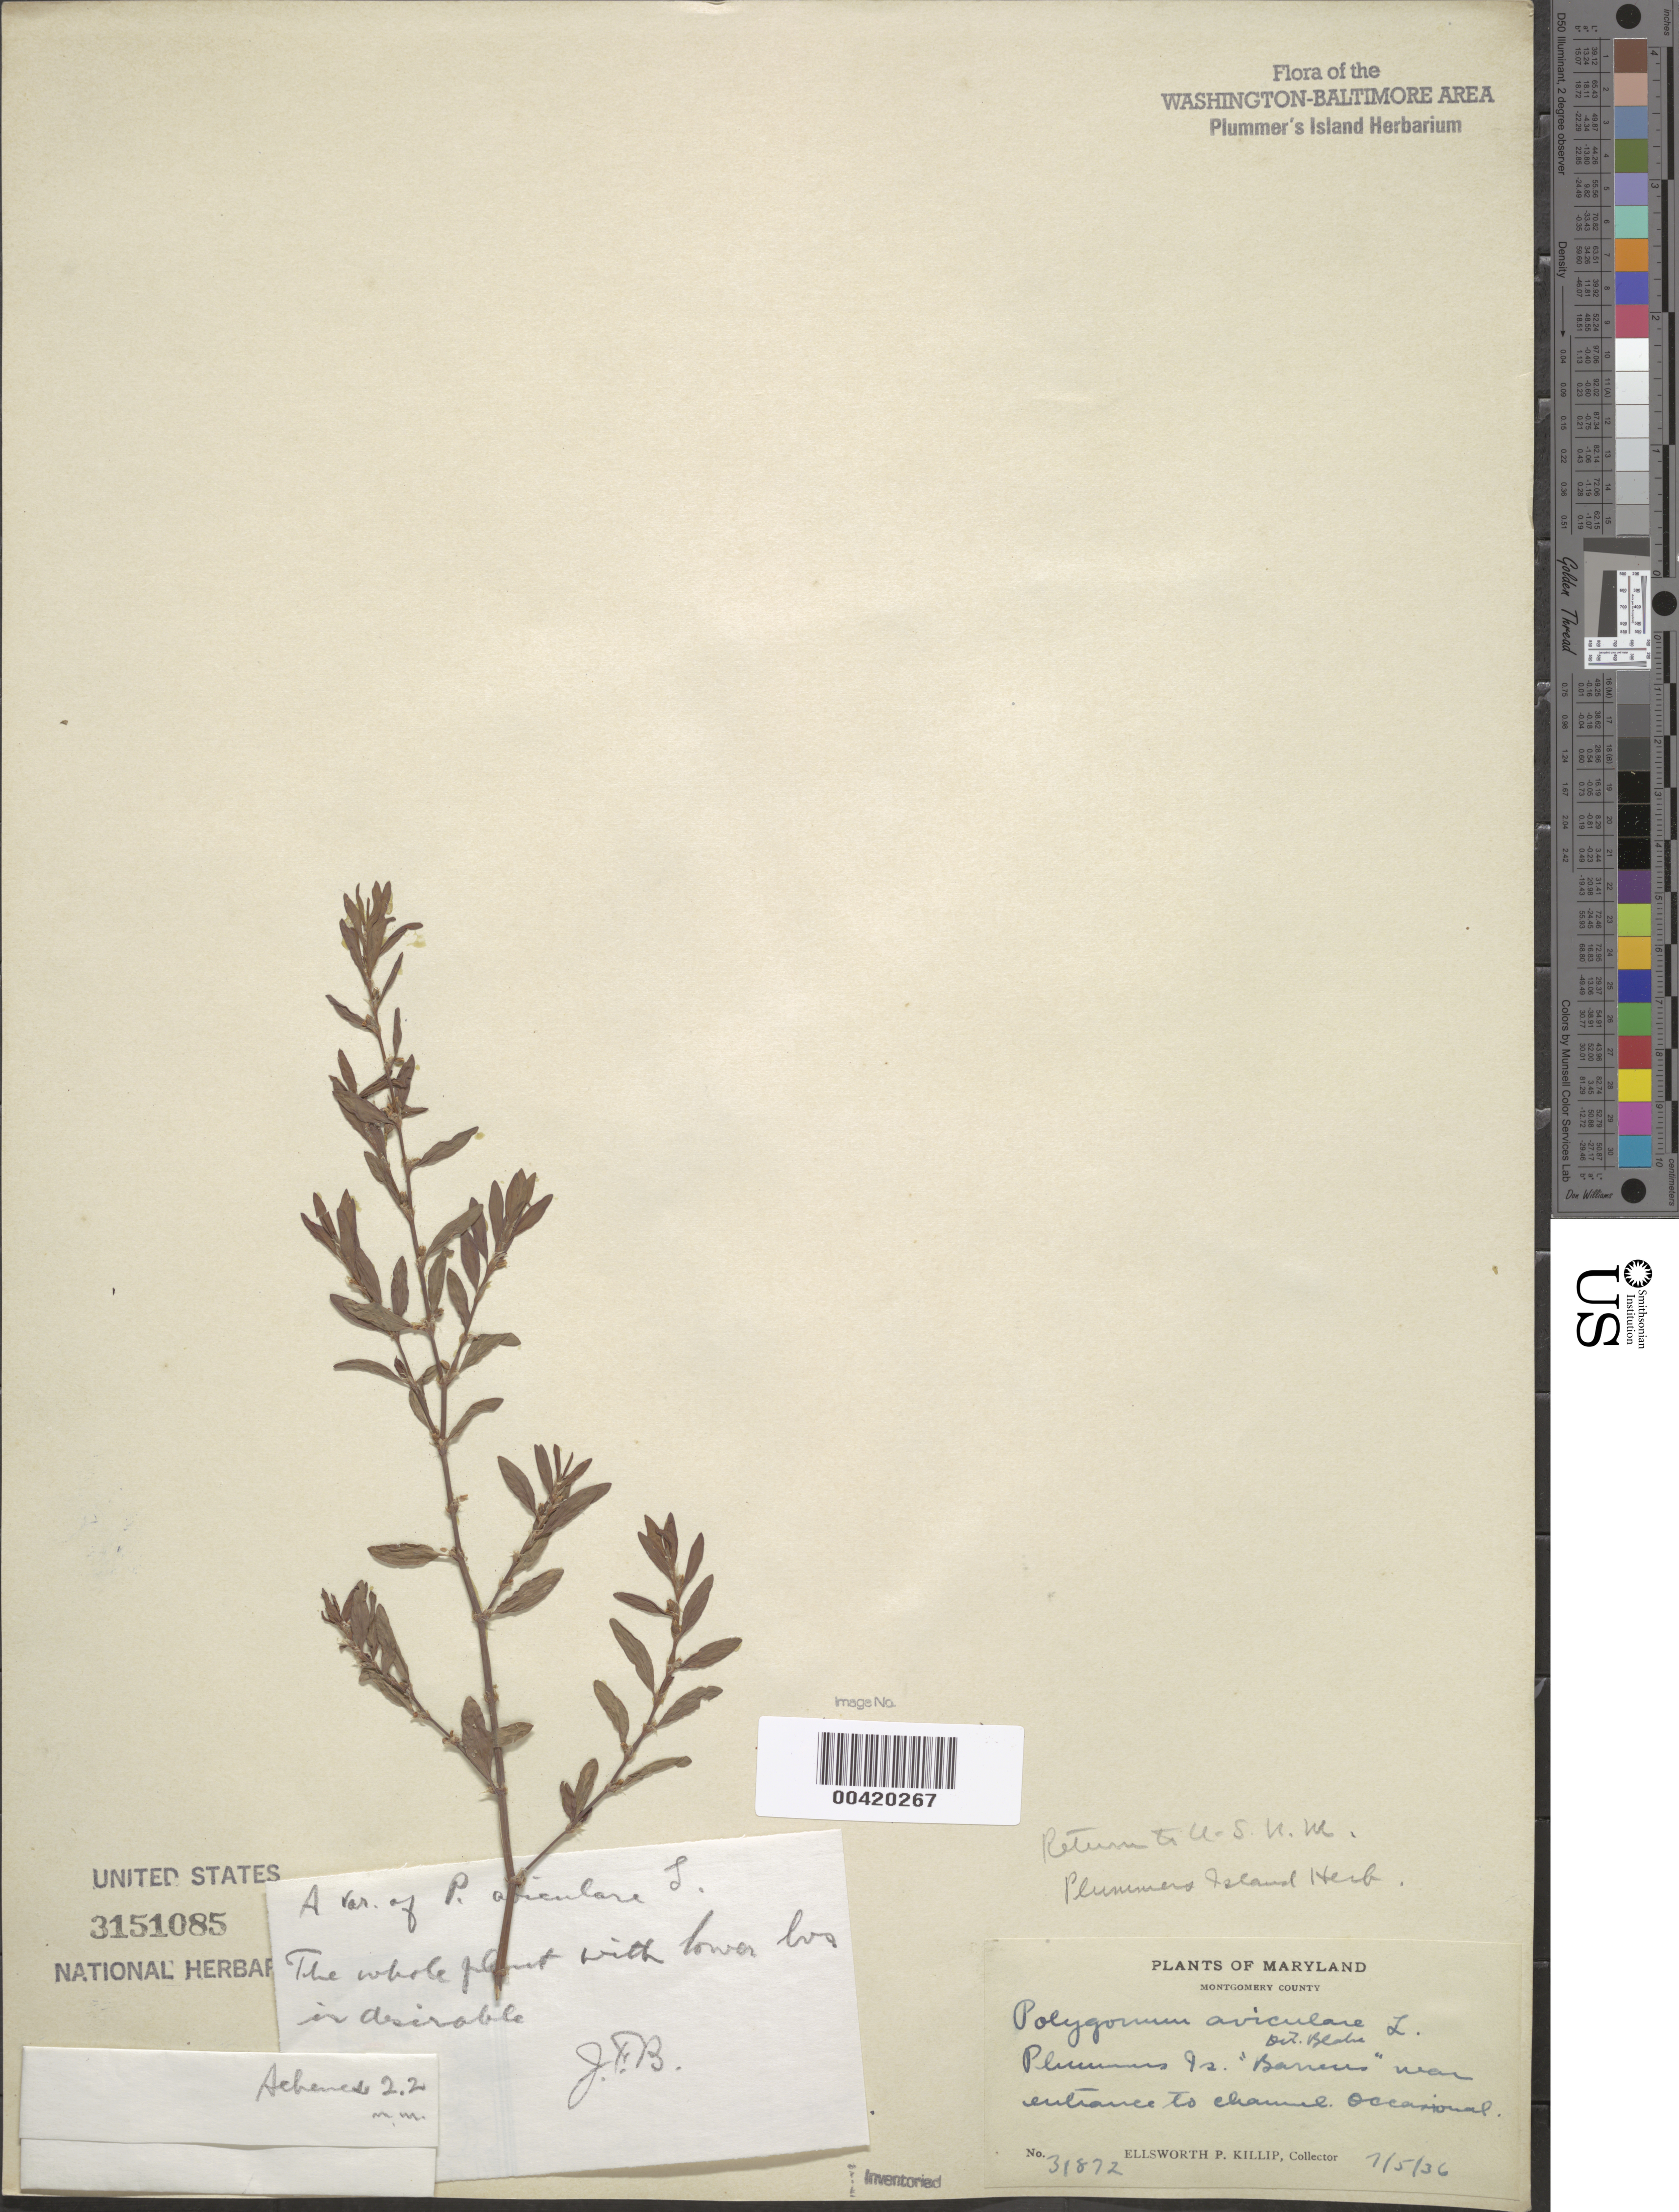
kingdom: Plantae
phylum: Tracheophyta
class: Magnoliopsida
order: Caryophyllales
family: Polygonaceae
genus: Polygonum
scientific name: Polygonum aviculare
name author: L.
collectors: E. P. Killip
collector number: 31872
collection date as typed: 05 Jul 1936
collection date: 1936-07-05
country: United States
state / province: Maryland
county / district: Montgomery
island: Plummers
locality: Plummer's Island; "barrens" near entrance to Channel C. & O. Canal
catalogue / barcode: US 3151085